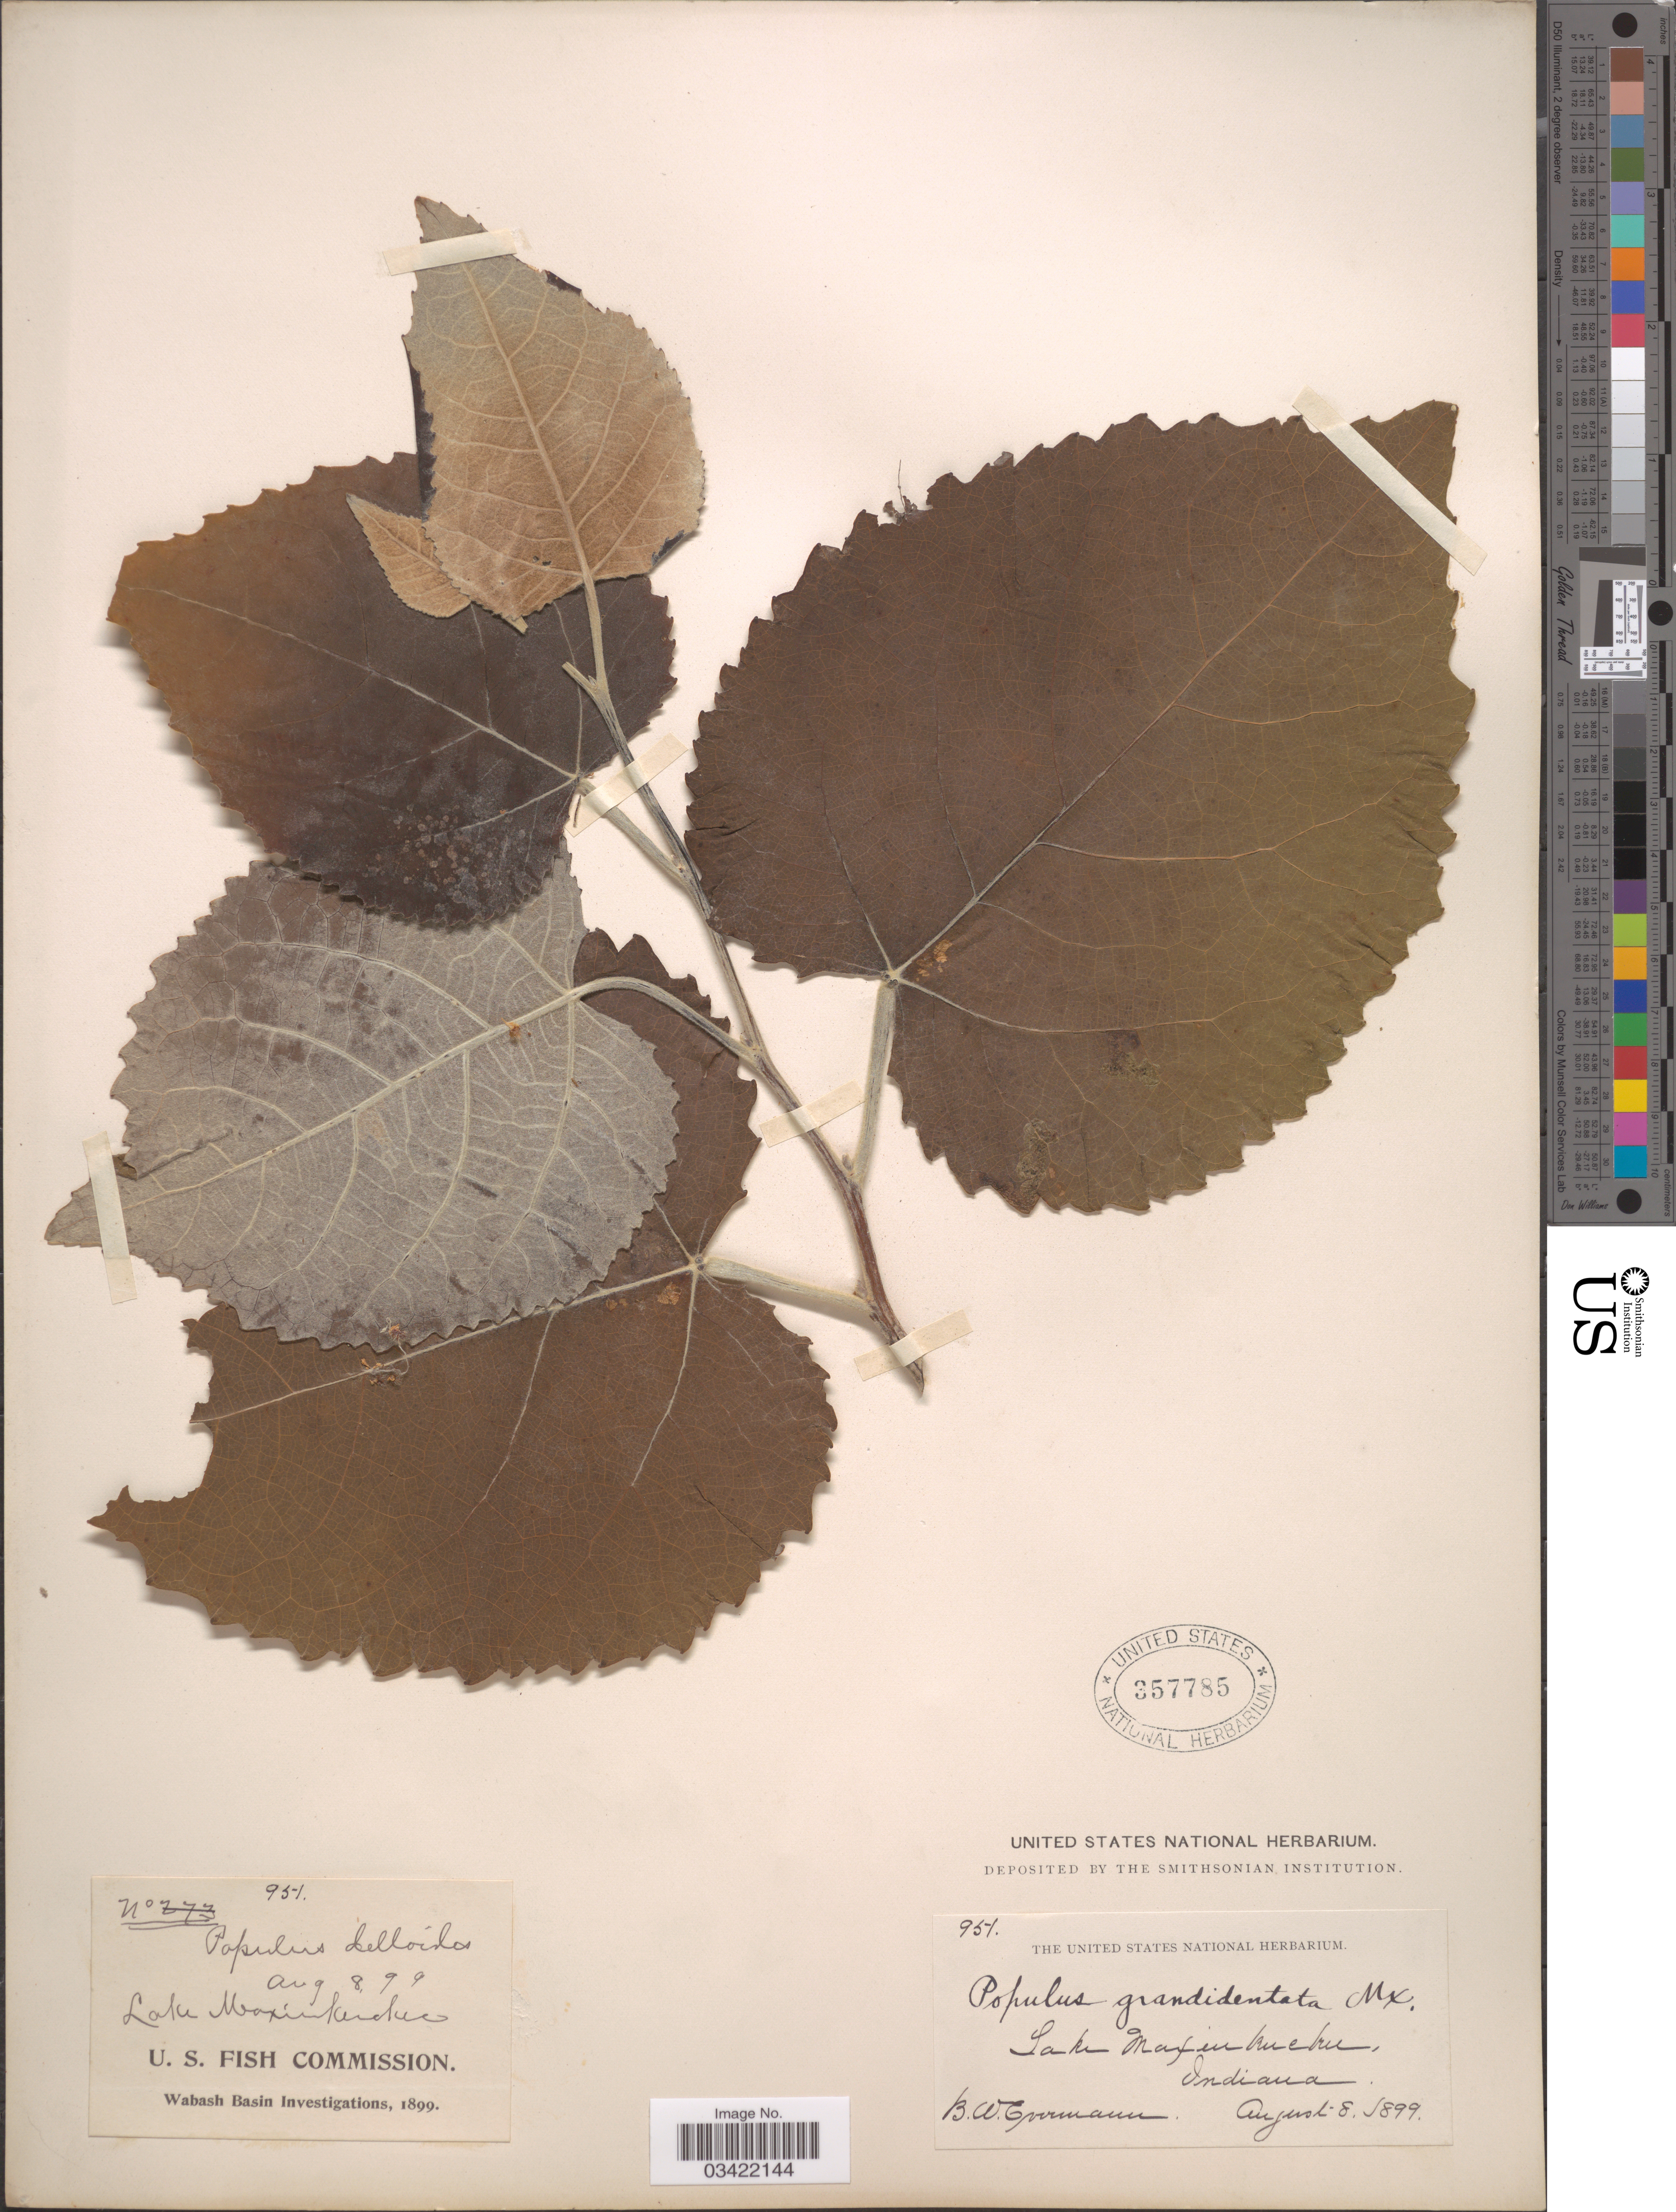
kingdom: Plantae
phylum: Tracheophyta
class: Magnoliopsida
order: Malpighiales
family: Salicaceae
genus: Populus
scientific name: Populus grandidentata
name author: Michx.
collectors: B. W. Evermann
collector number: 951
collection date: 1899-08-08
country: United States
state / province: Indiana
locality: Lake Maxinkuckee.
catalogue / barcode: US 357785